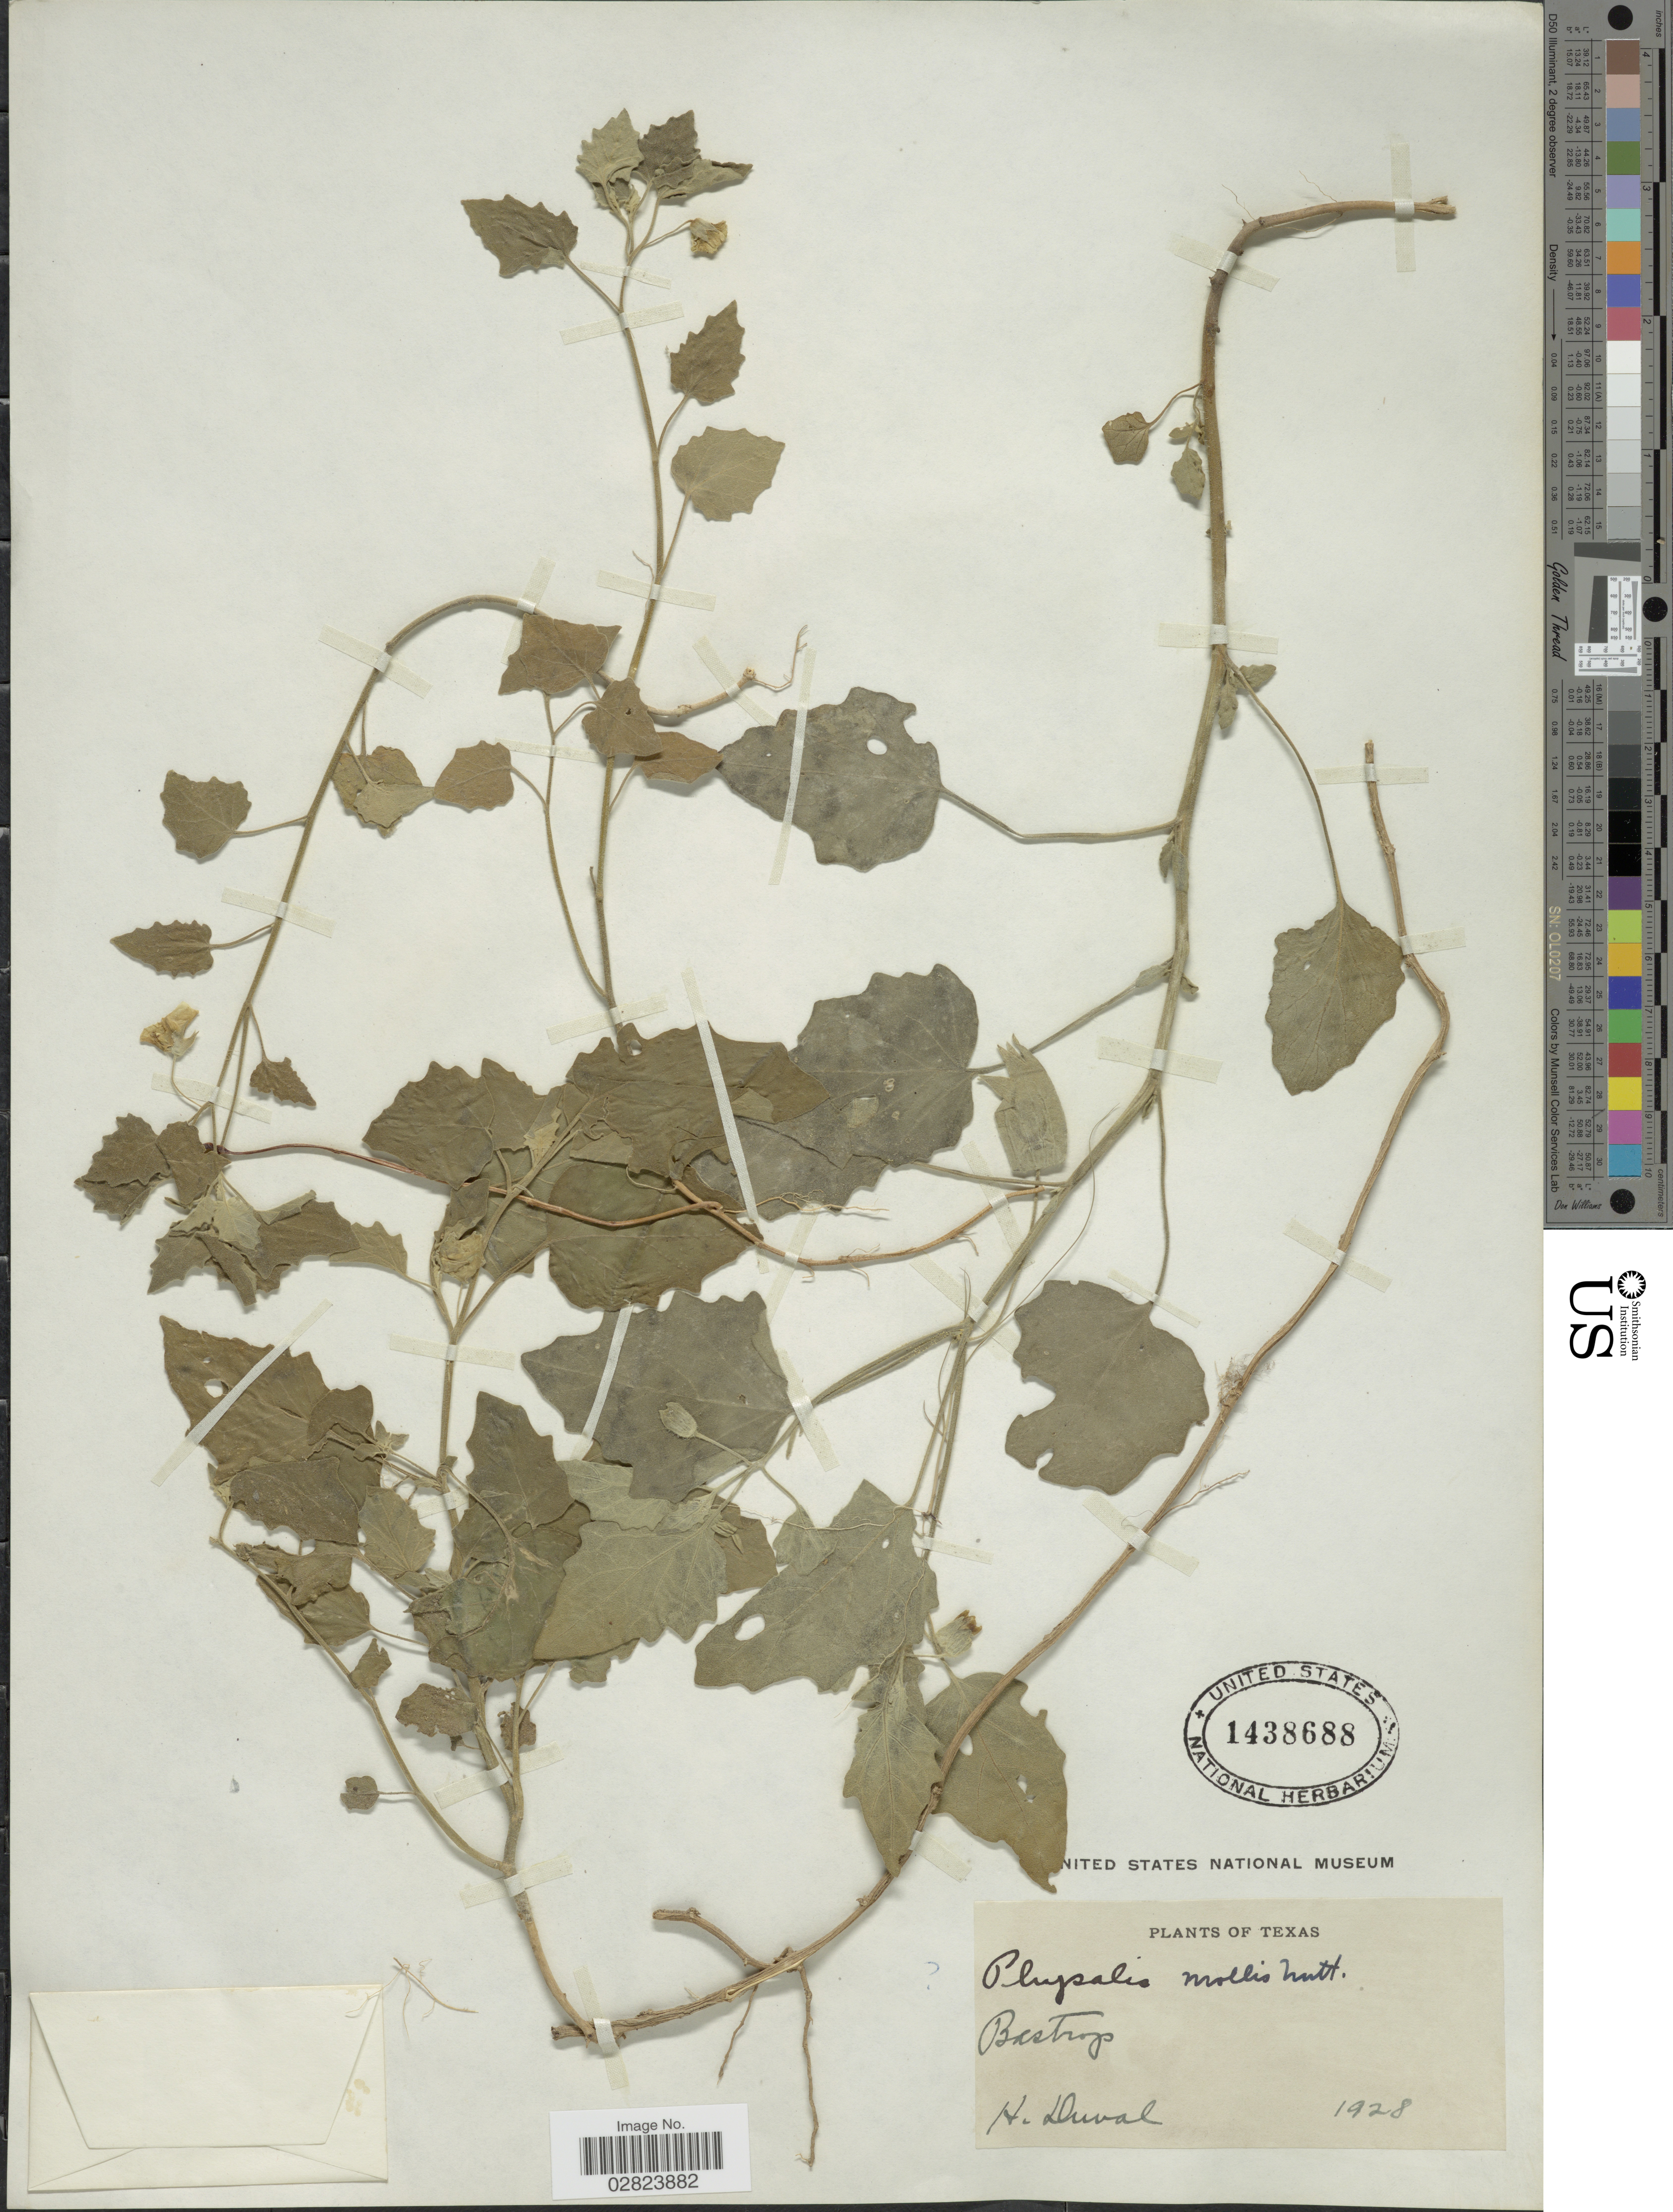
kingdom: Plantae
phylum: Tracheophyta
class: Magnoliopsida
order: Solanales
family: Solanaceae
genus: Physalis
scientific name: Physalis mollis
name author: Nutt.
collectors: H. Duval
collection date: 1928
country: United States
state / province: Texas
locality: Bastrop.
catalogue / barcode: US 1438688